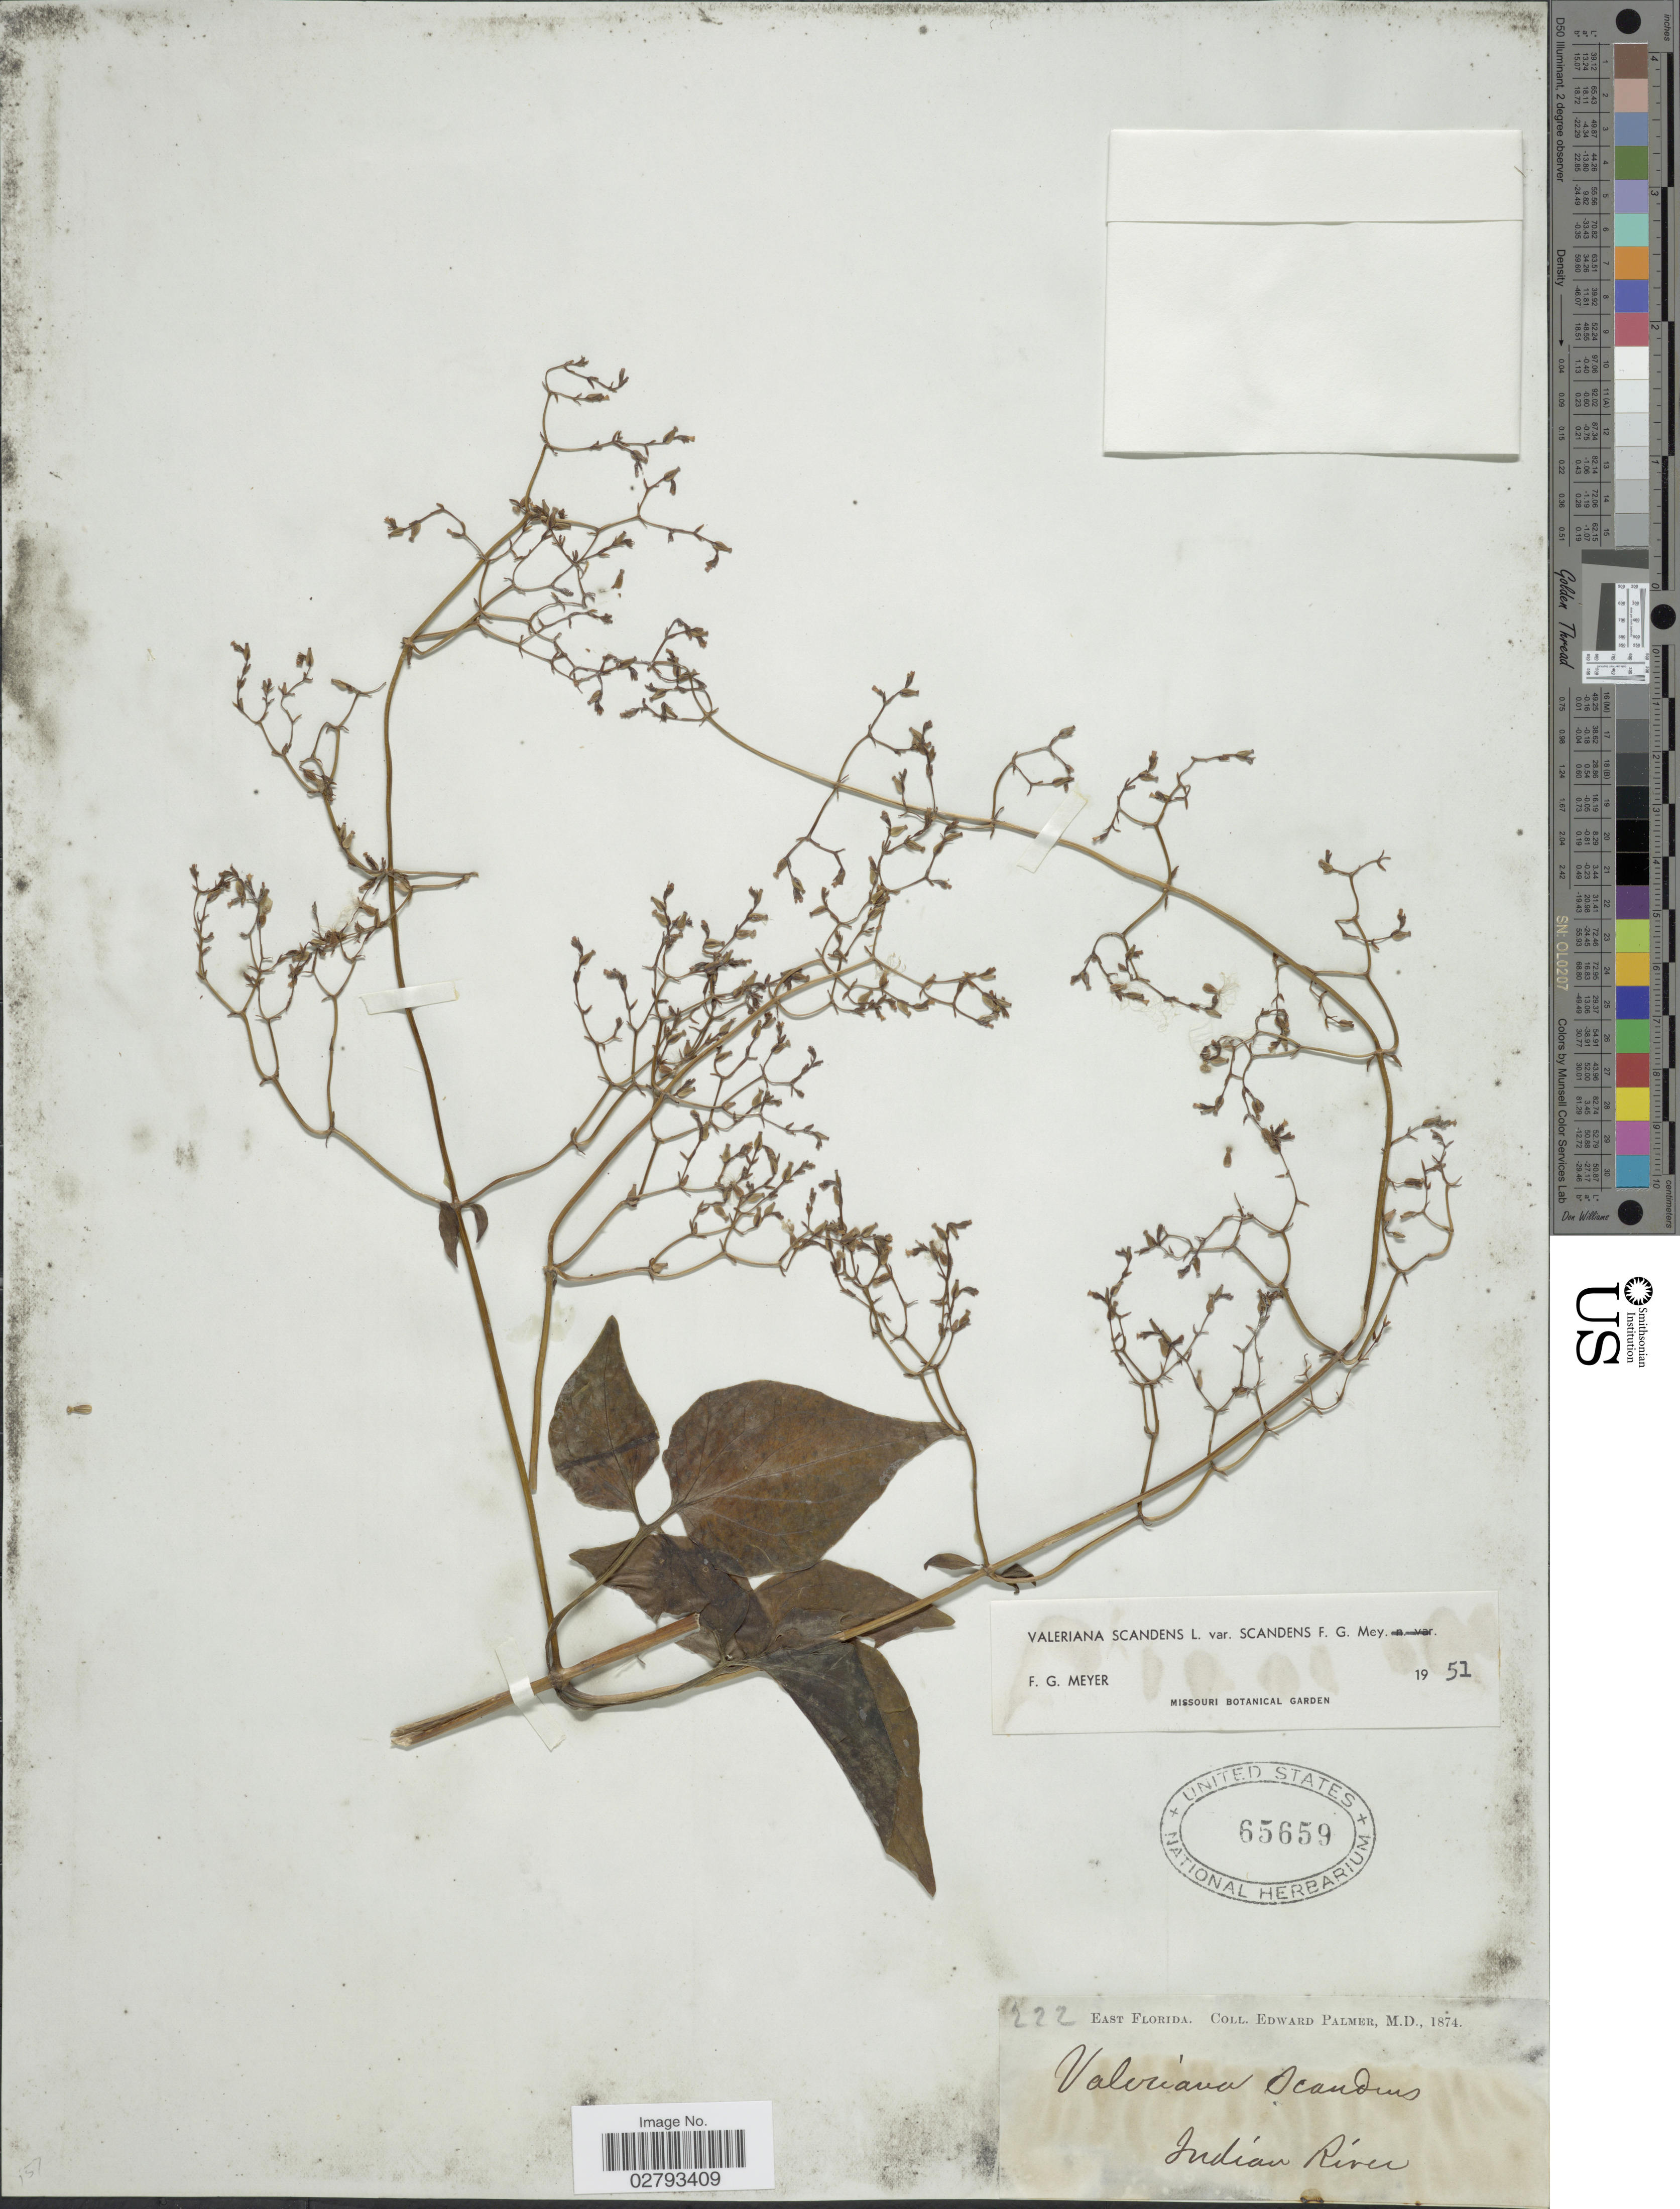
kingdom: Plantae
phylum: Tracheophyta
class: Magnoliopsida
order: Dipsacales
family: Caprifoliaceae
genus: Valeriana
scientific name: Valeriana scandens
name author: L.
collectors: E. Palmer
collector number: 222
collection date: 1874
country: United States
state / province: Florida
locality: East Florida. Indian River.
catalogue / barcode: US 65659